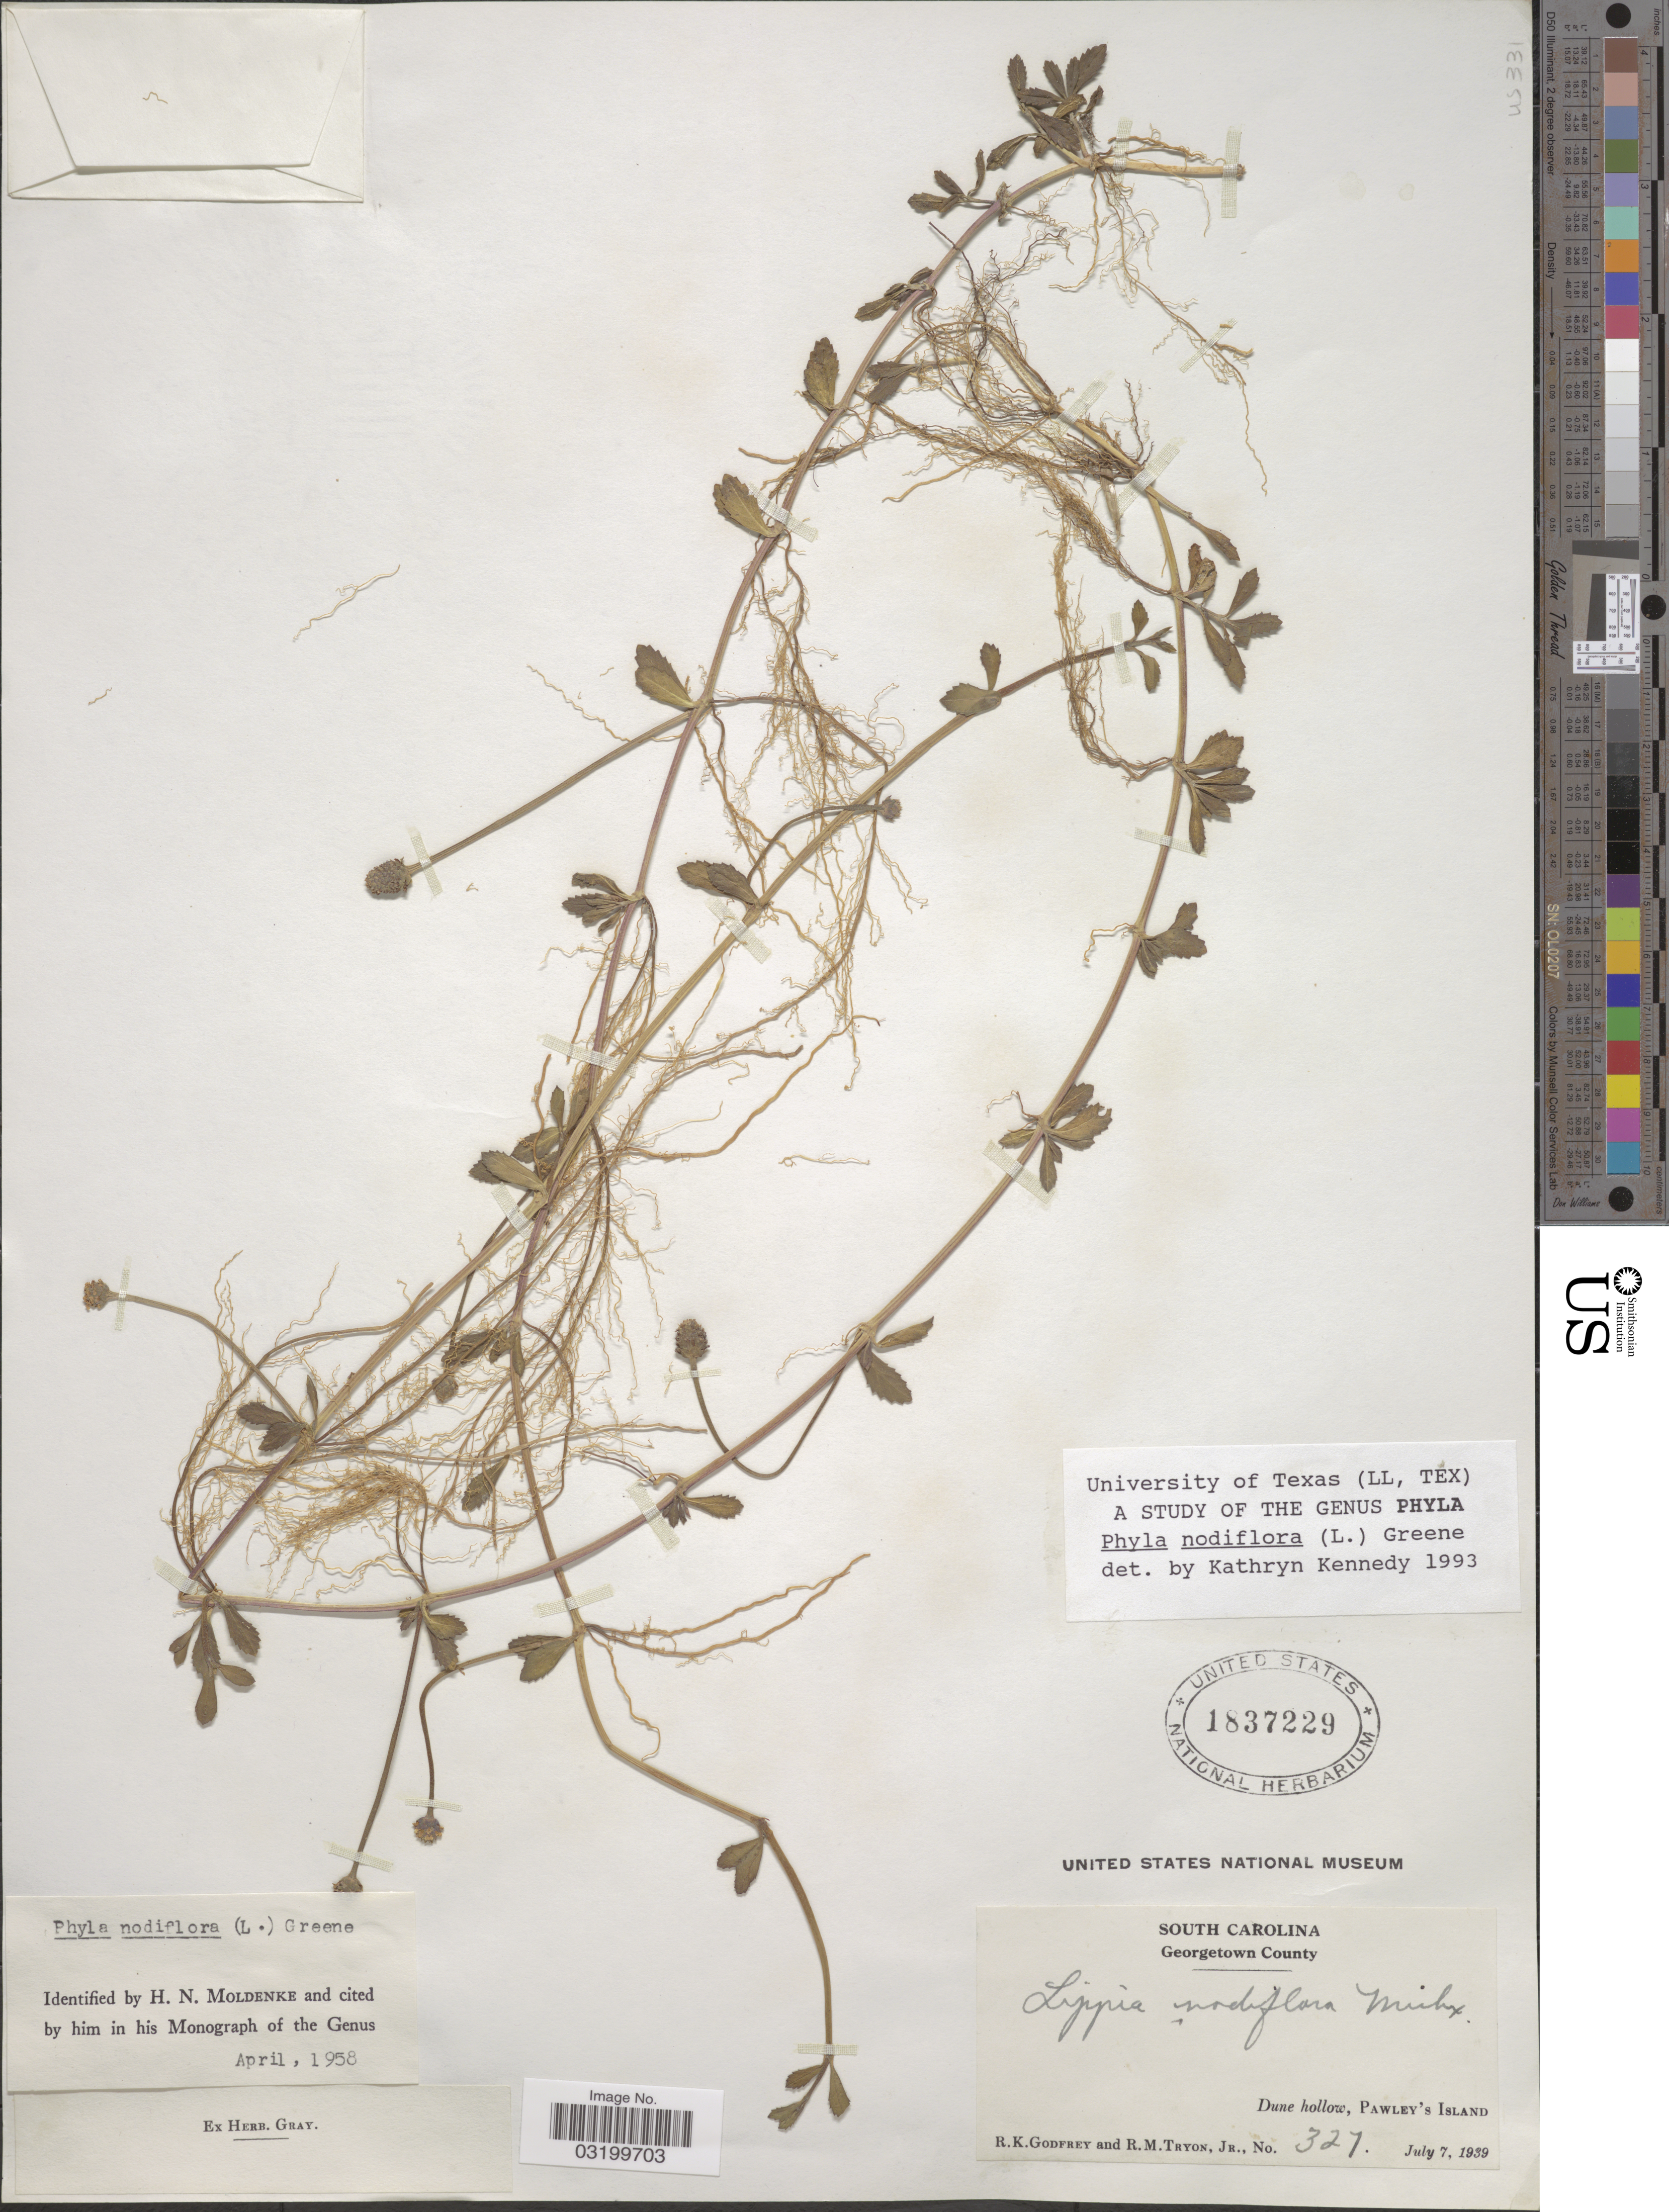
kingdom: Plantae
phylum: Tracheophyta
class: Magnoliopsida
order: Lamiales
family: Verbenaceae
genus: Phyla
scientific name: Phyla nodiflora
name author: (L.) Greene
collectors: R. K. Godfrey & R. Tryon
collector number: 327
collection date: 1939-07-07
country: United States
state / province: South Carolina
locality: Georgetown County. Dune hollow, Pawley's Island.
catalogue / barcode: US 1837229